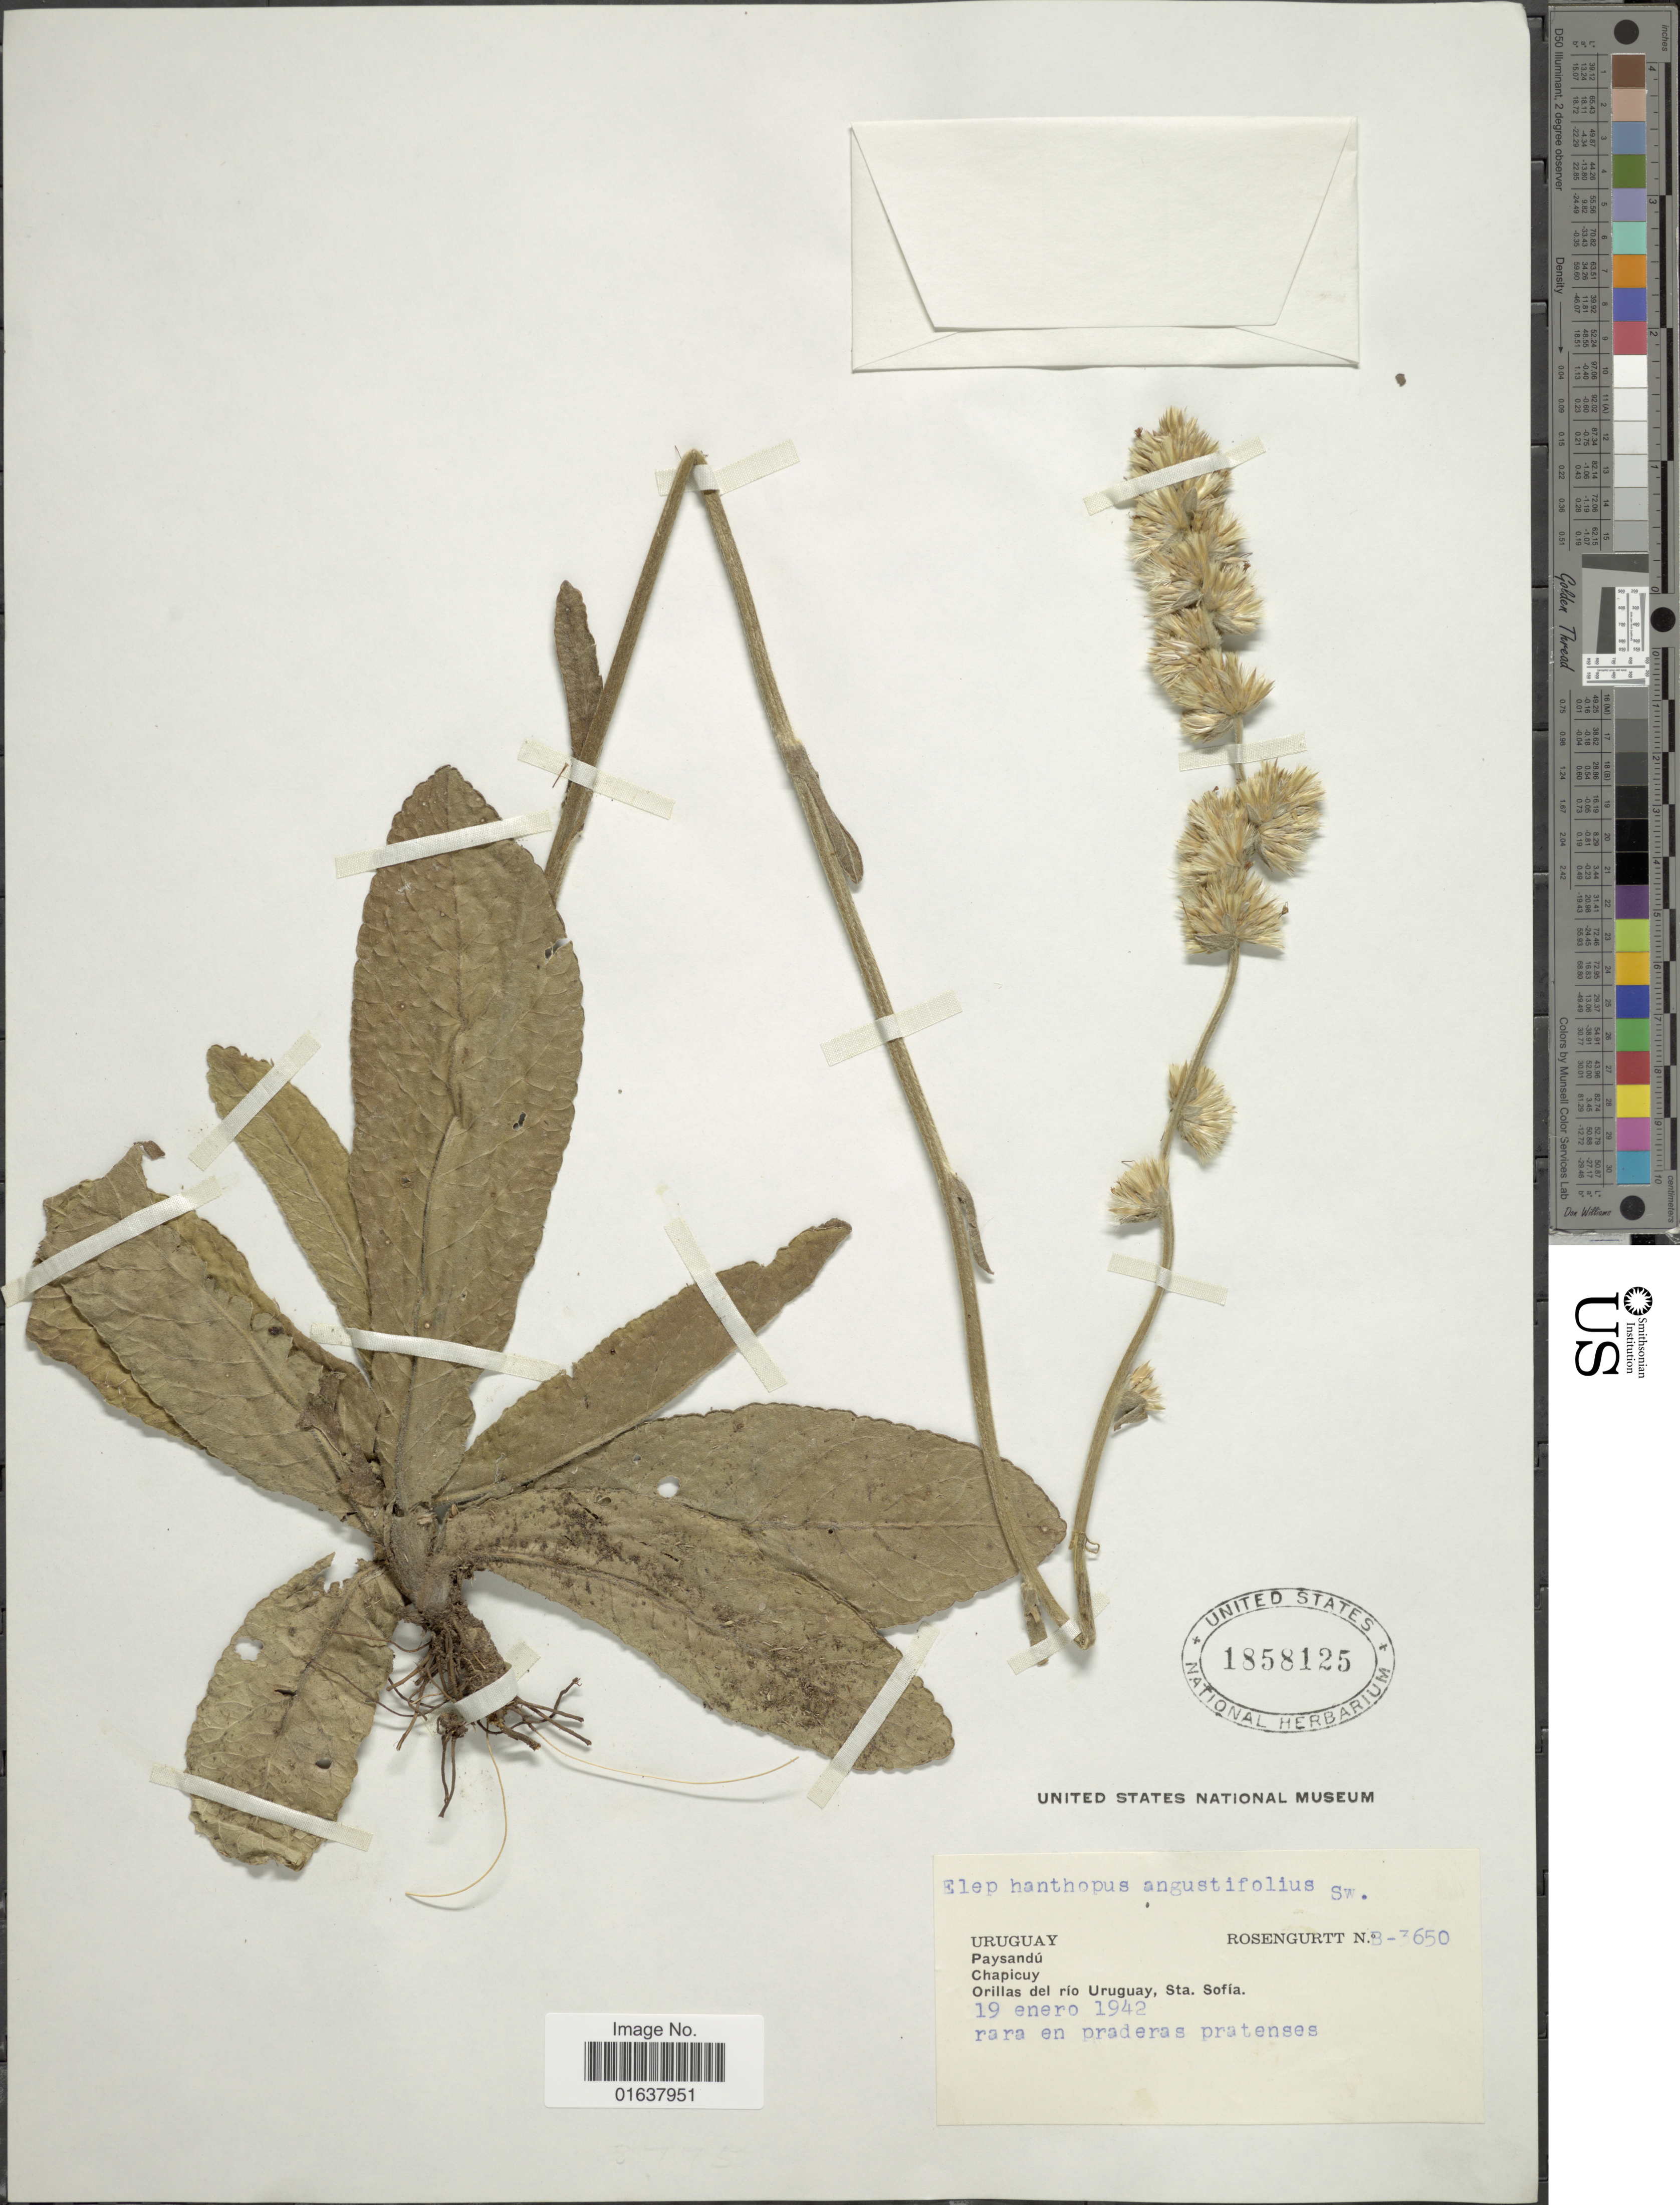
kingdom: Plantae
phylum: Tracheophyta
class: Magnoliopsida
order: Asterales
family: Asteraceae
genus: Orthopappus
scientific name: Orthopappus angustifolius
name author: (Sw.) Gleason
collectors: Rosengurtt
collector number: B-3650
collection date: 1942-01-19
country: Uruguay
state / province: Paysandu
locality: Chapicuy. Orillas del rio Uruguay, Sta. Sofia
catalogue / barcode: US 1858125